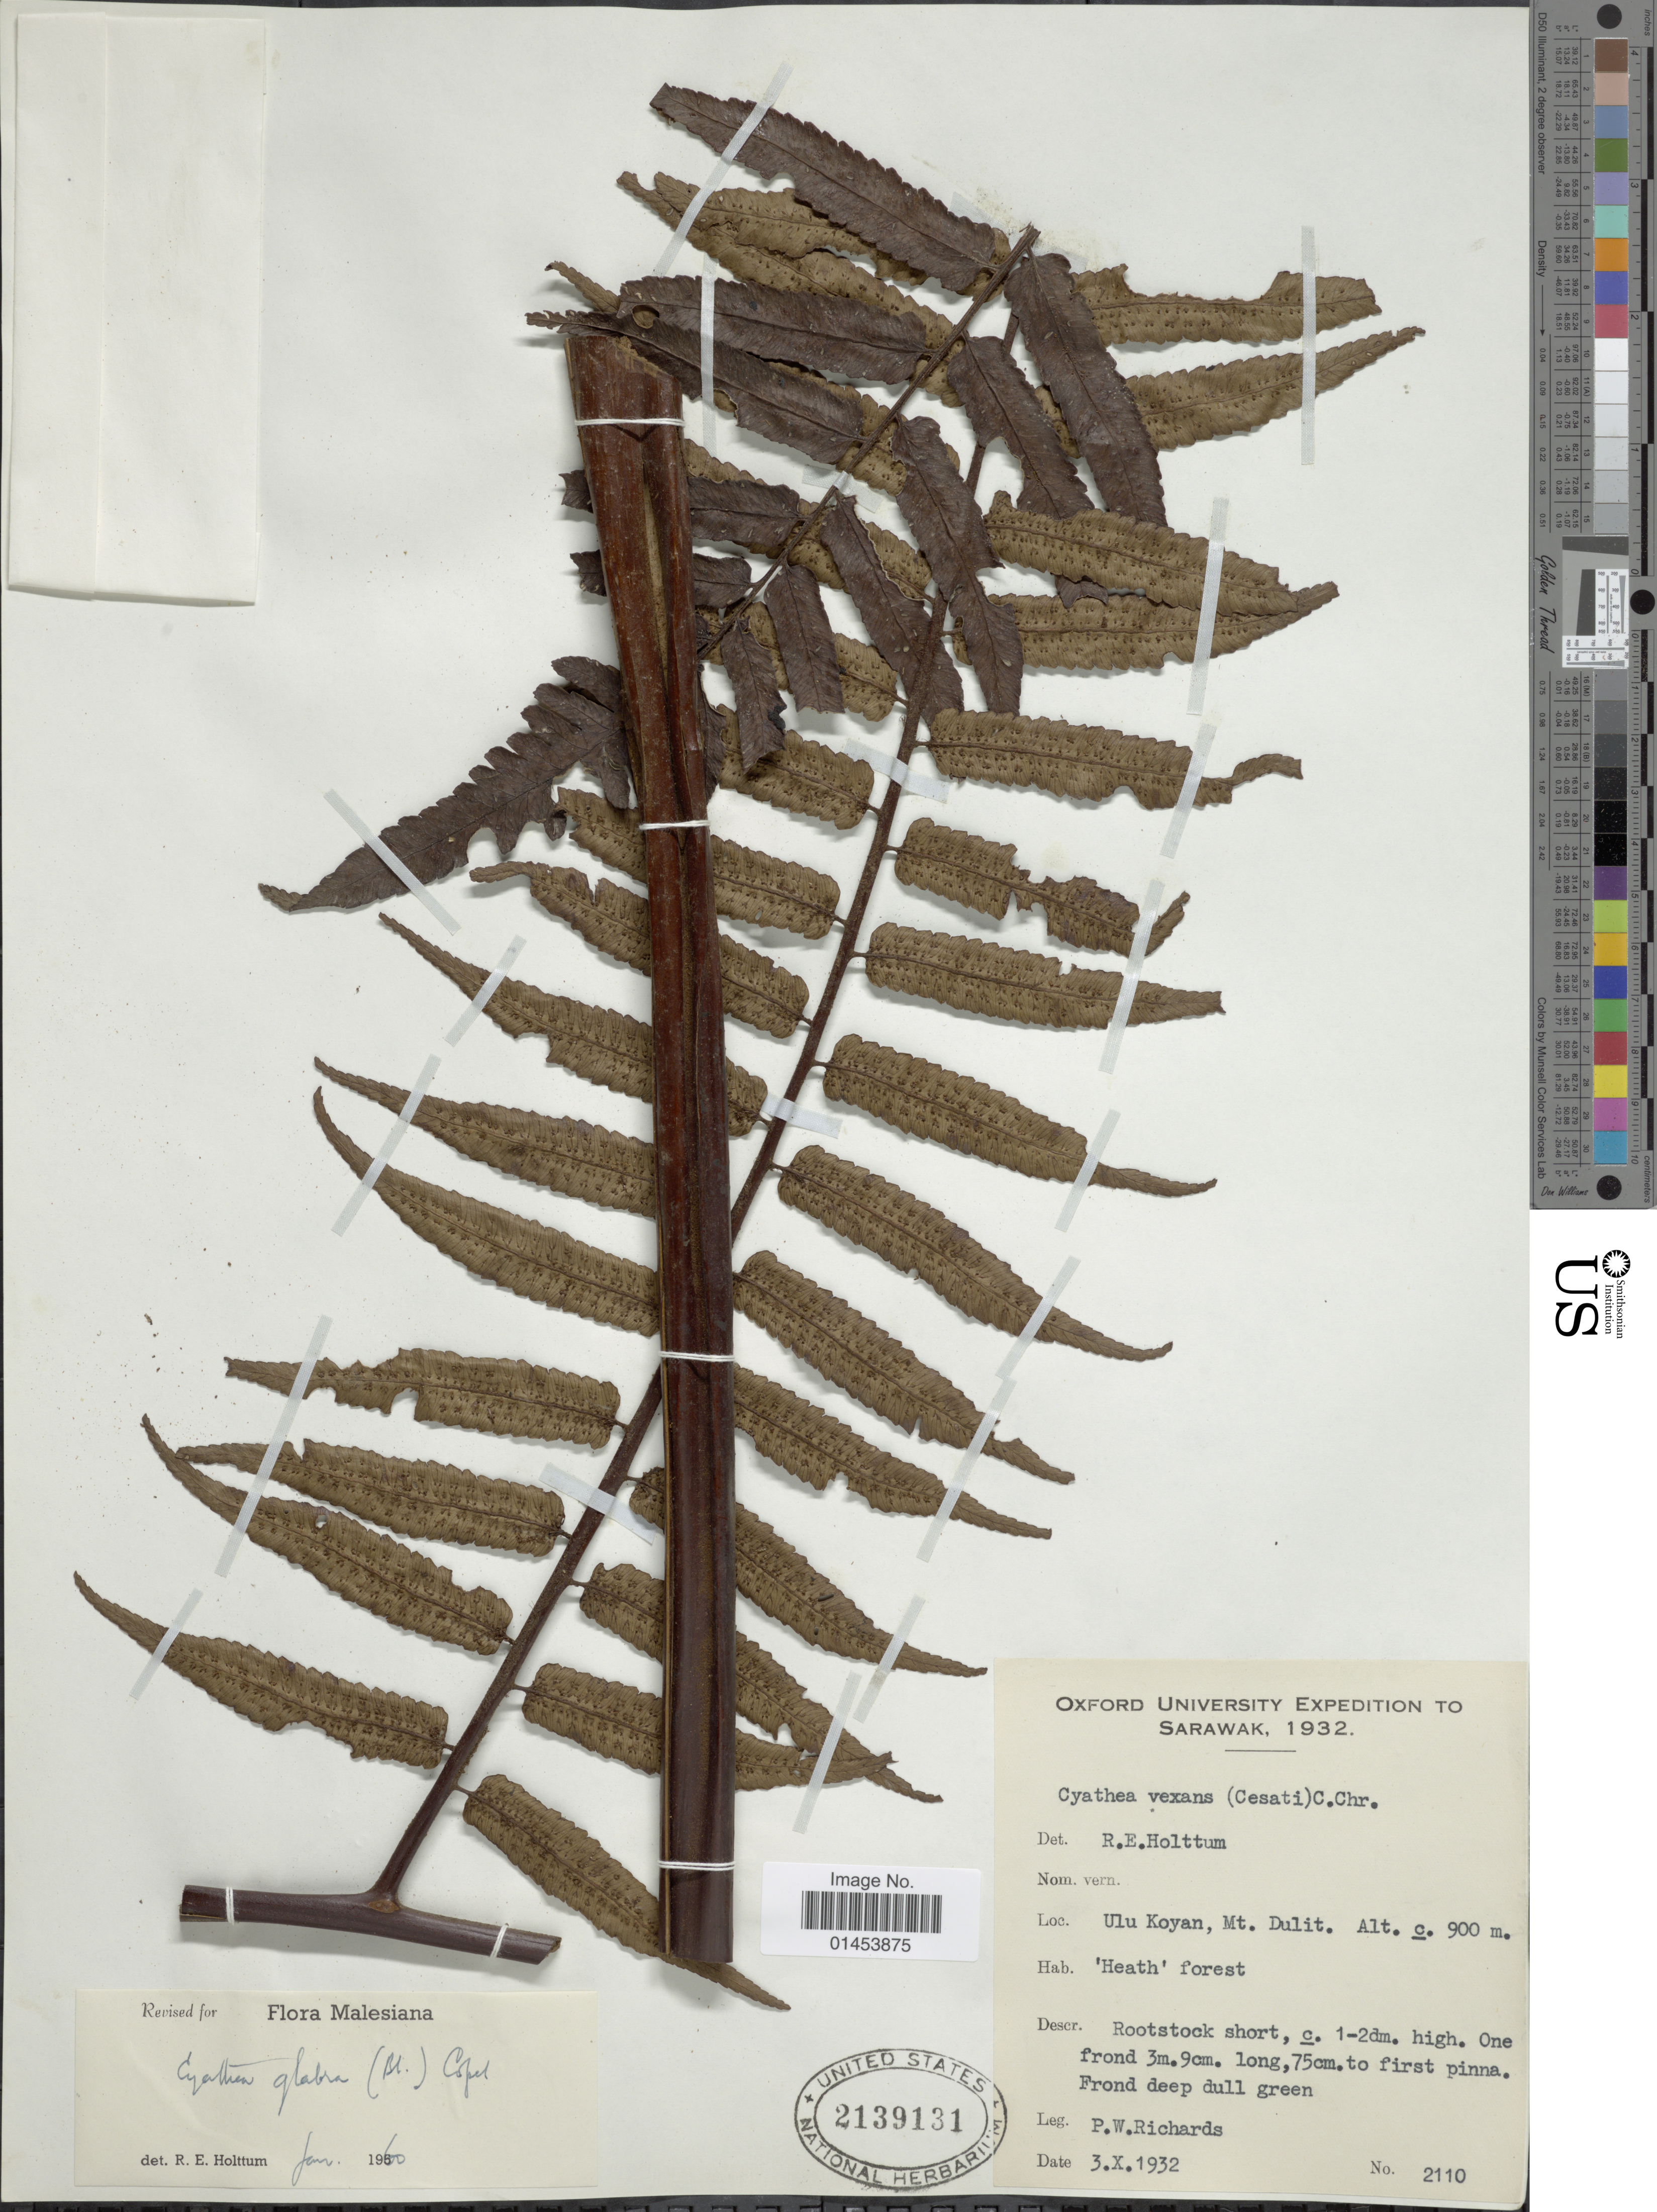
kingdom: Plantae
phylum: Tracheophyta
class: Polypodiopsida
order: Cyatheales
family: Cyatheaceae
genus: Cyathea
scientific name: Cyathea glabra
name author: (Blume) Copel.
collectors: P. Richards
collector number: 2110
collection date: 1932-10-03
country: Malaysia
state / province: Sarawak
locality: Ulu Koyan, Mt. Dulit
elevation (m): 900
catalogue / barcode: US 2139131